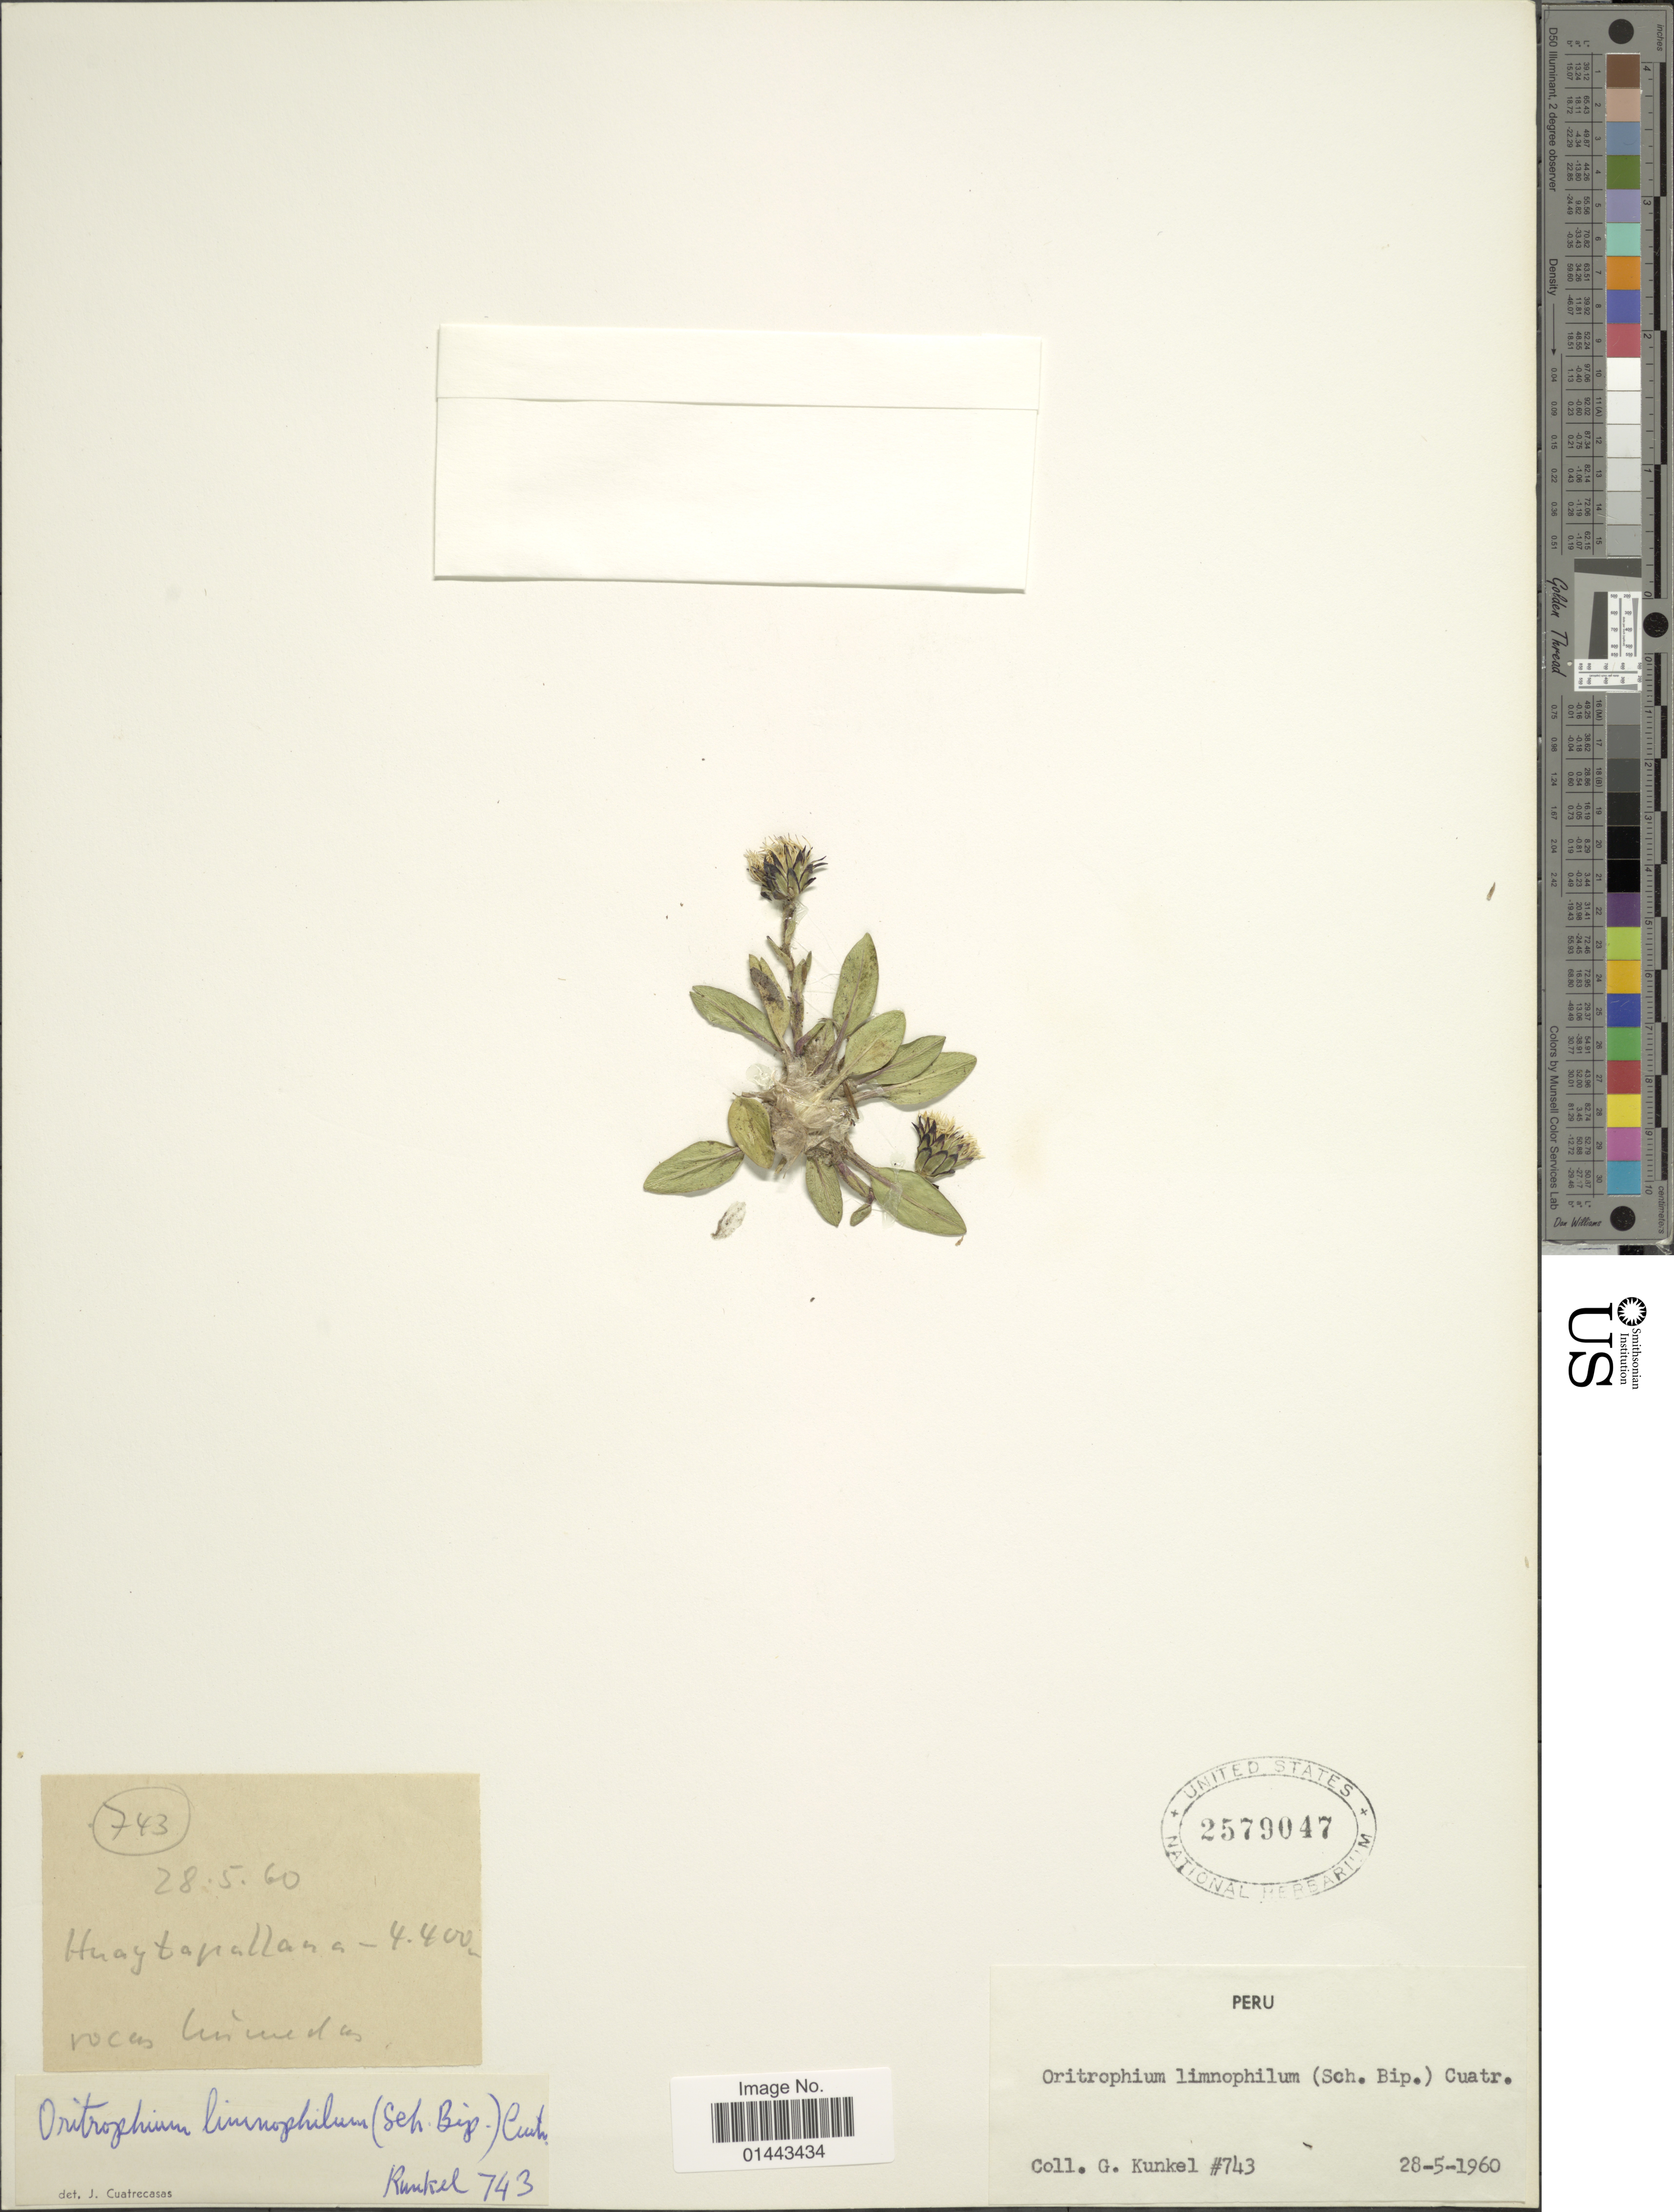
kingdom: Plantae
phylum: Tracheophyta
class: Magnoliopsida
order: Asterales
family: Asteraceae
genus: Oritrophium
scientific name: Oritrophium limnophilum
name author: (Sch. Bip.) Cuatrec.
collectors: G. Kunkel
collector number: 743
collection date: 1960-05-28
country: Peru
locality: Huaytapullana.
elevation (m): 4400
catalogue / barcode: US 2579047